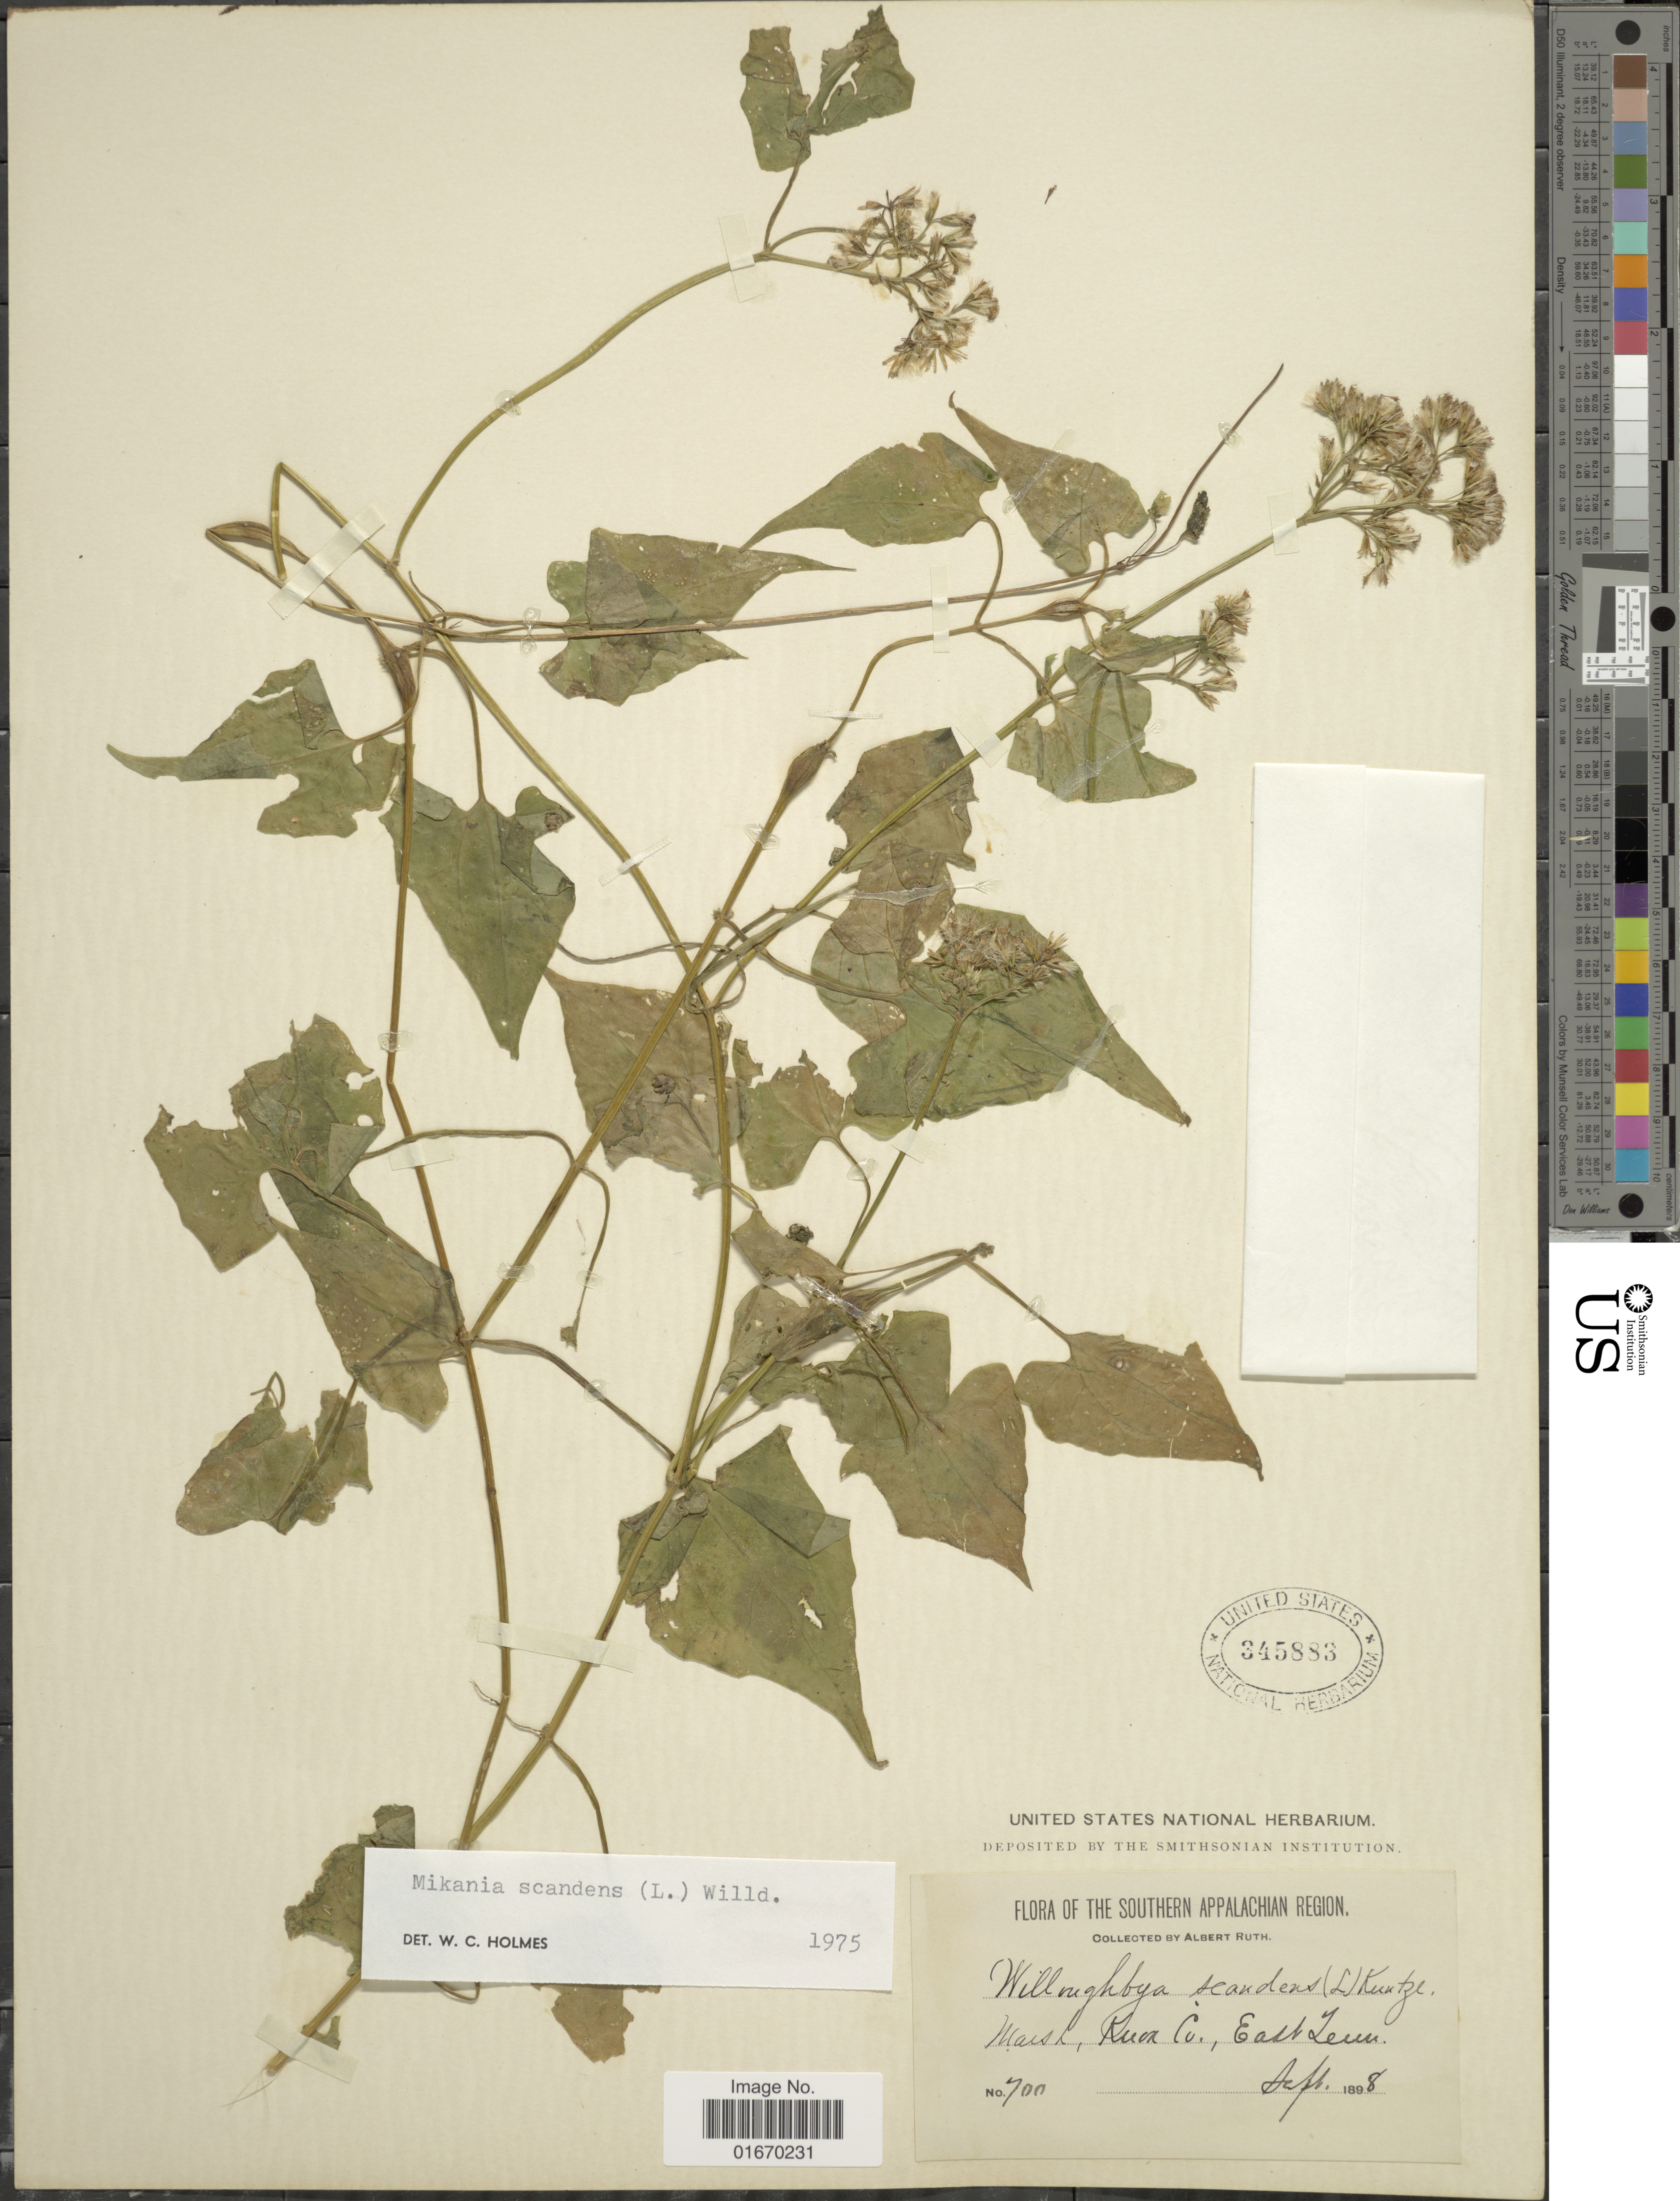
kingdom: Plantae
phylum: Tracheophyta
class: Magnoliopsida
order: Asterales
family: Asteraceae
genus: Mikania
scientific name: Mikania scandens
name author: (L.) Willd.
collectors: A. Ruth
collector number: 700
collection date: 1898-09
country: United States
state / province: Tennessee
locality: Southern Appalachian Region, Knox Co., East Tenn.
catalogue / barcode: US 245883